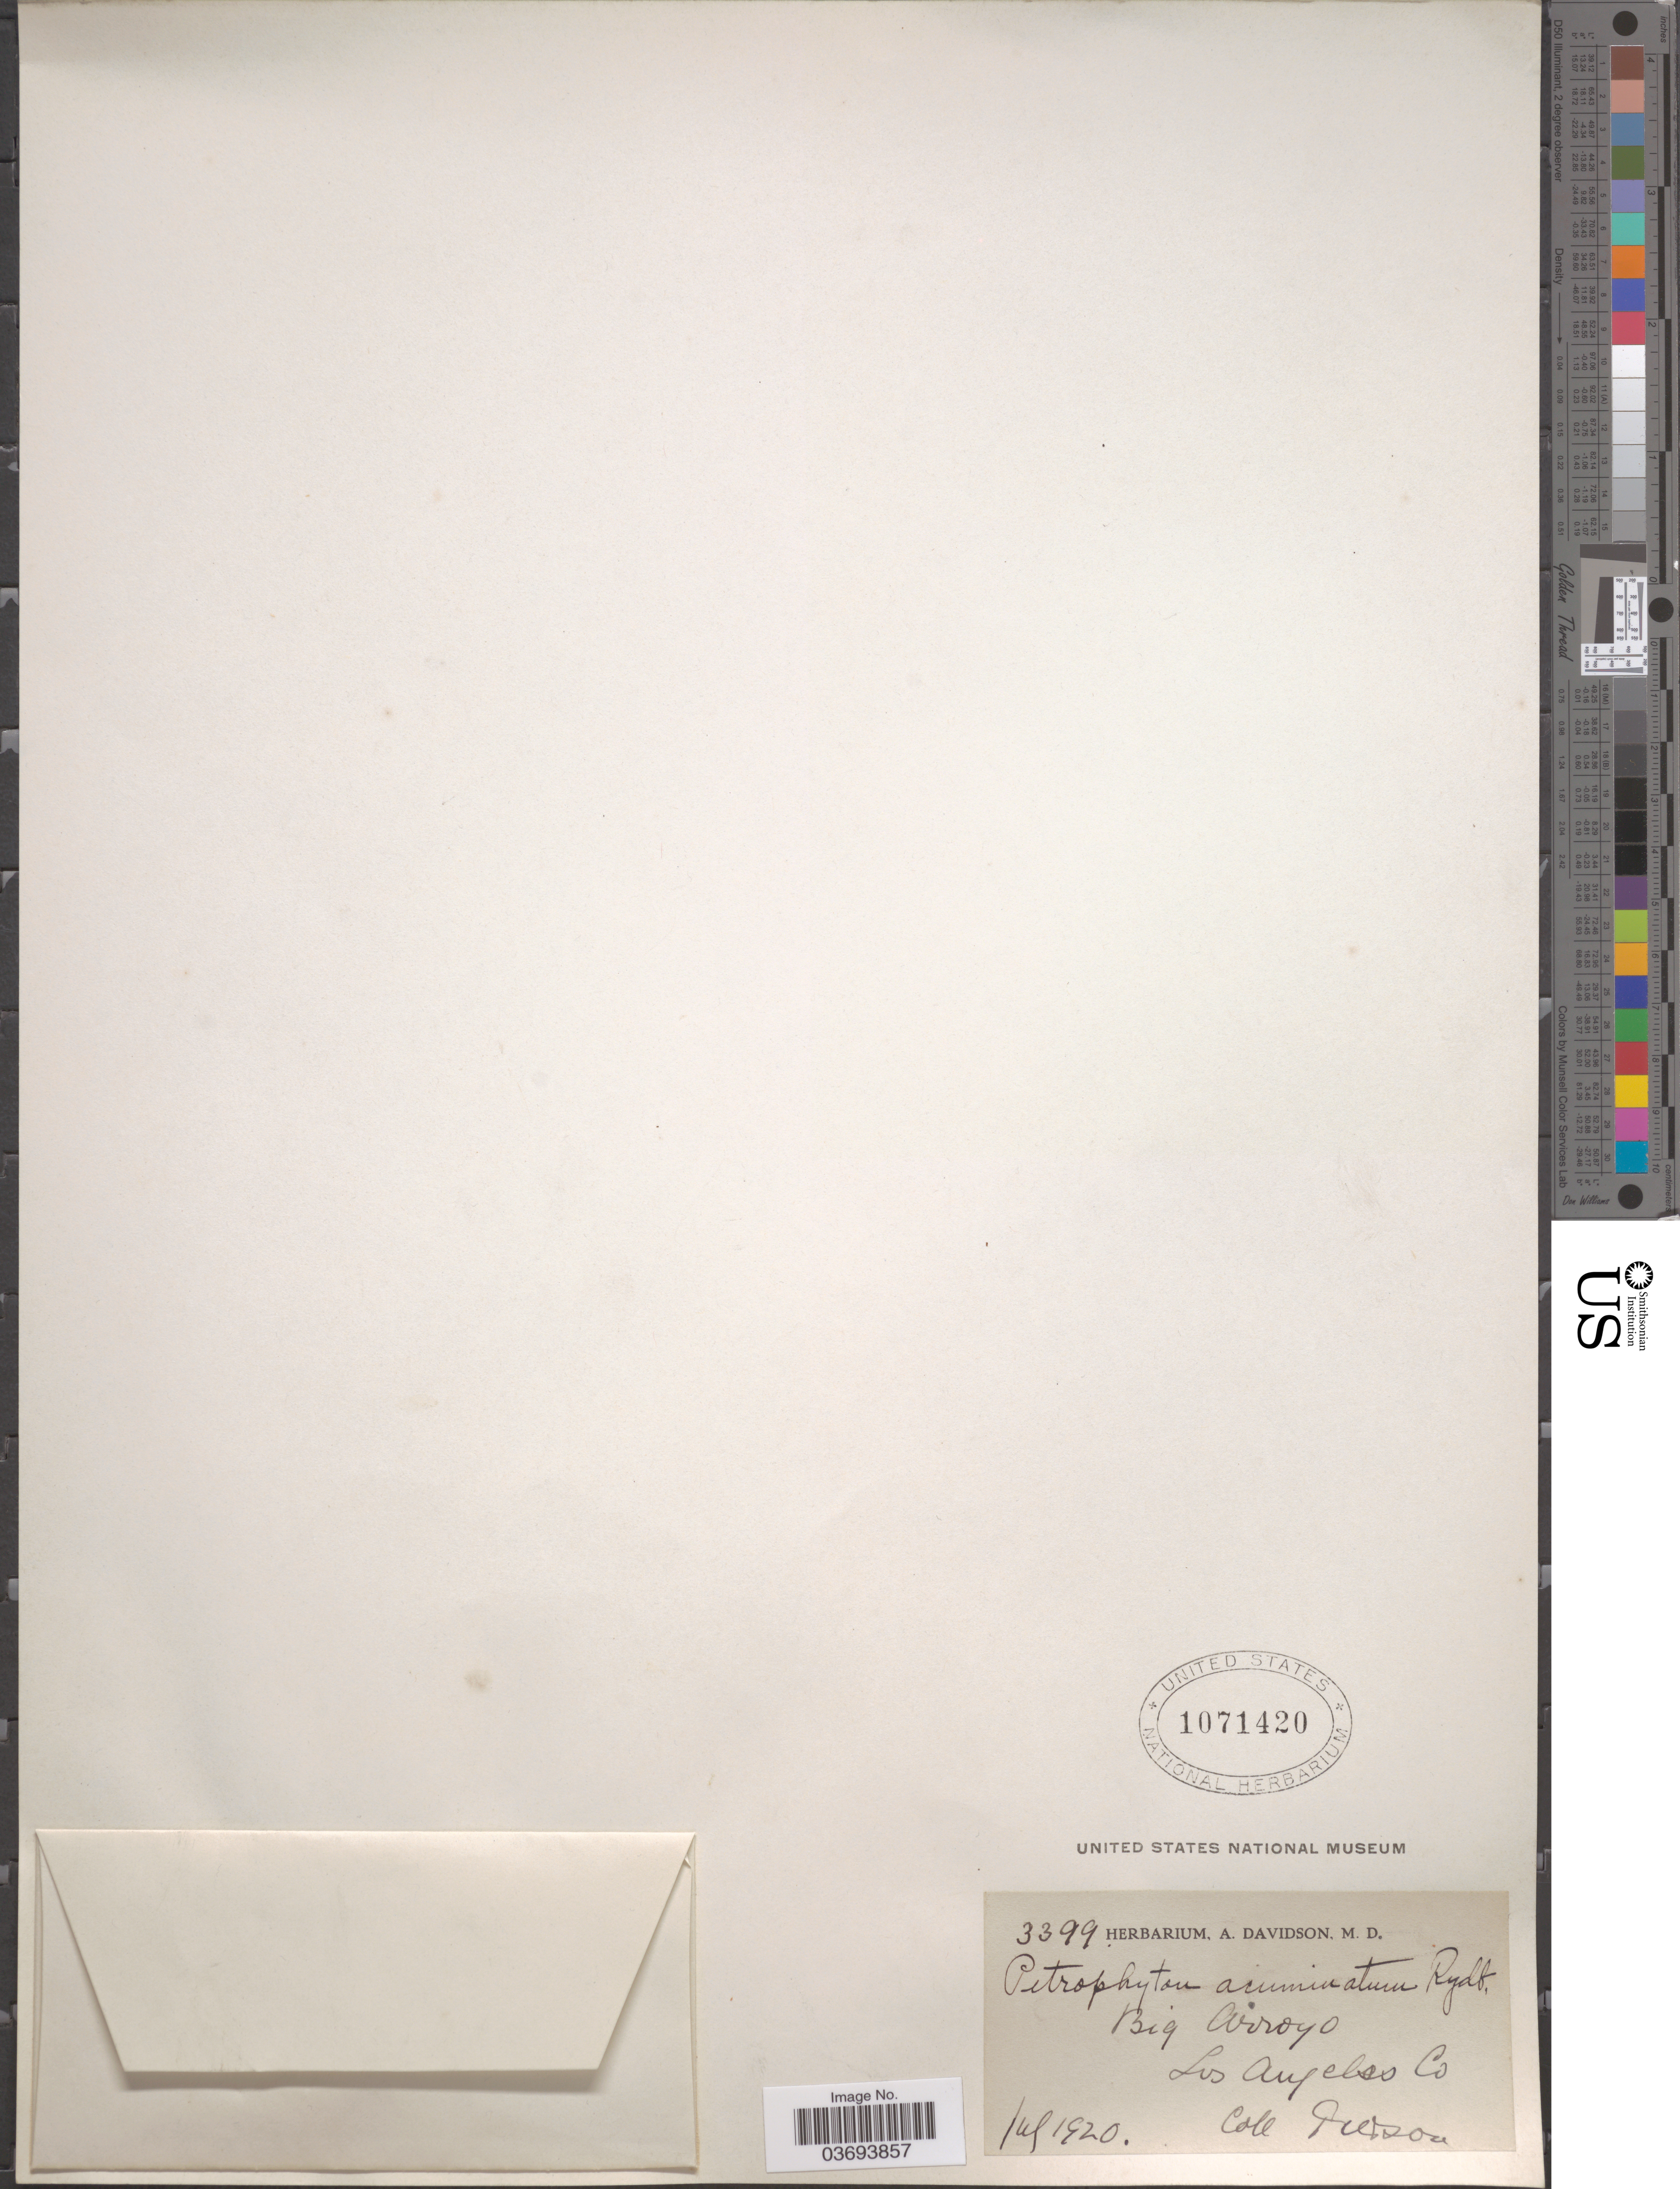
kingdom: Plantae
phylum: Tracheophyta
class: Magnoliopsida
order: Rosales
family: Rosaceae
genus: Petrophytum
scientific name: Petrophytum acuminatum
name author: Rydb.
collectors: F. Peirson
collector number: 3399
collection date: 1920-07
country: United States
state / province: California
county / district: Los Angeles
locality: Big Arroyo. Los Angeles Co.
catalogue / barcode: US 1071420